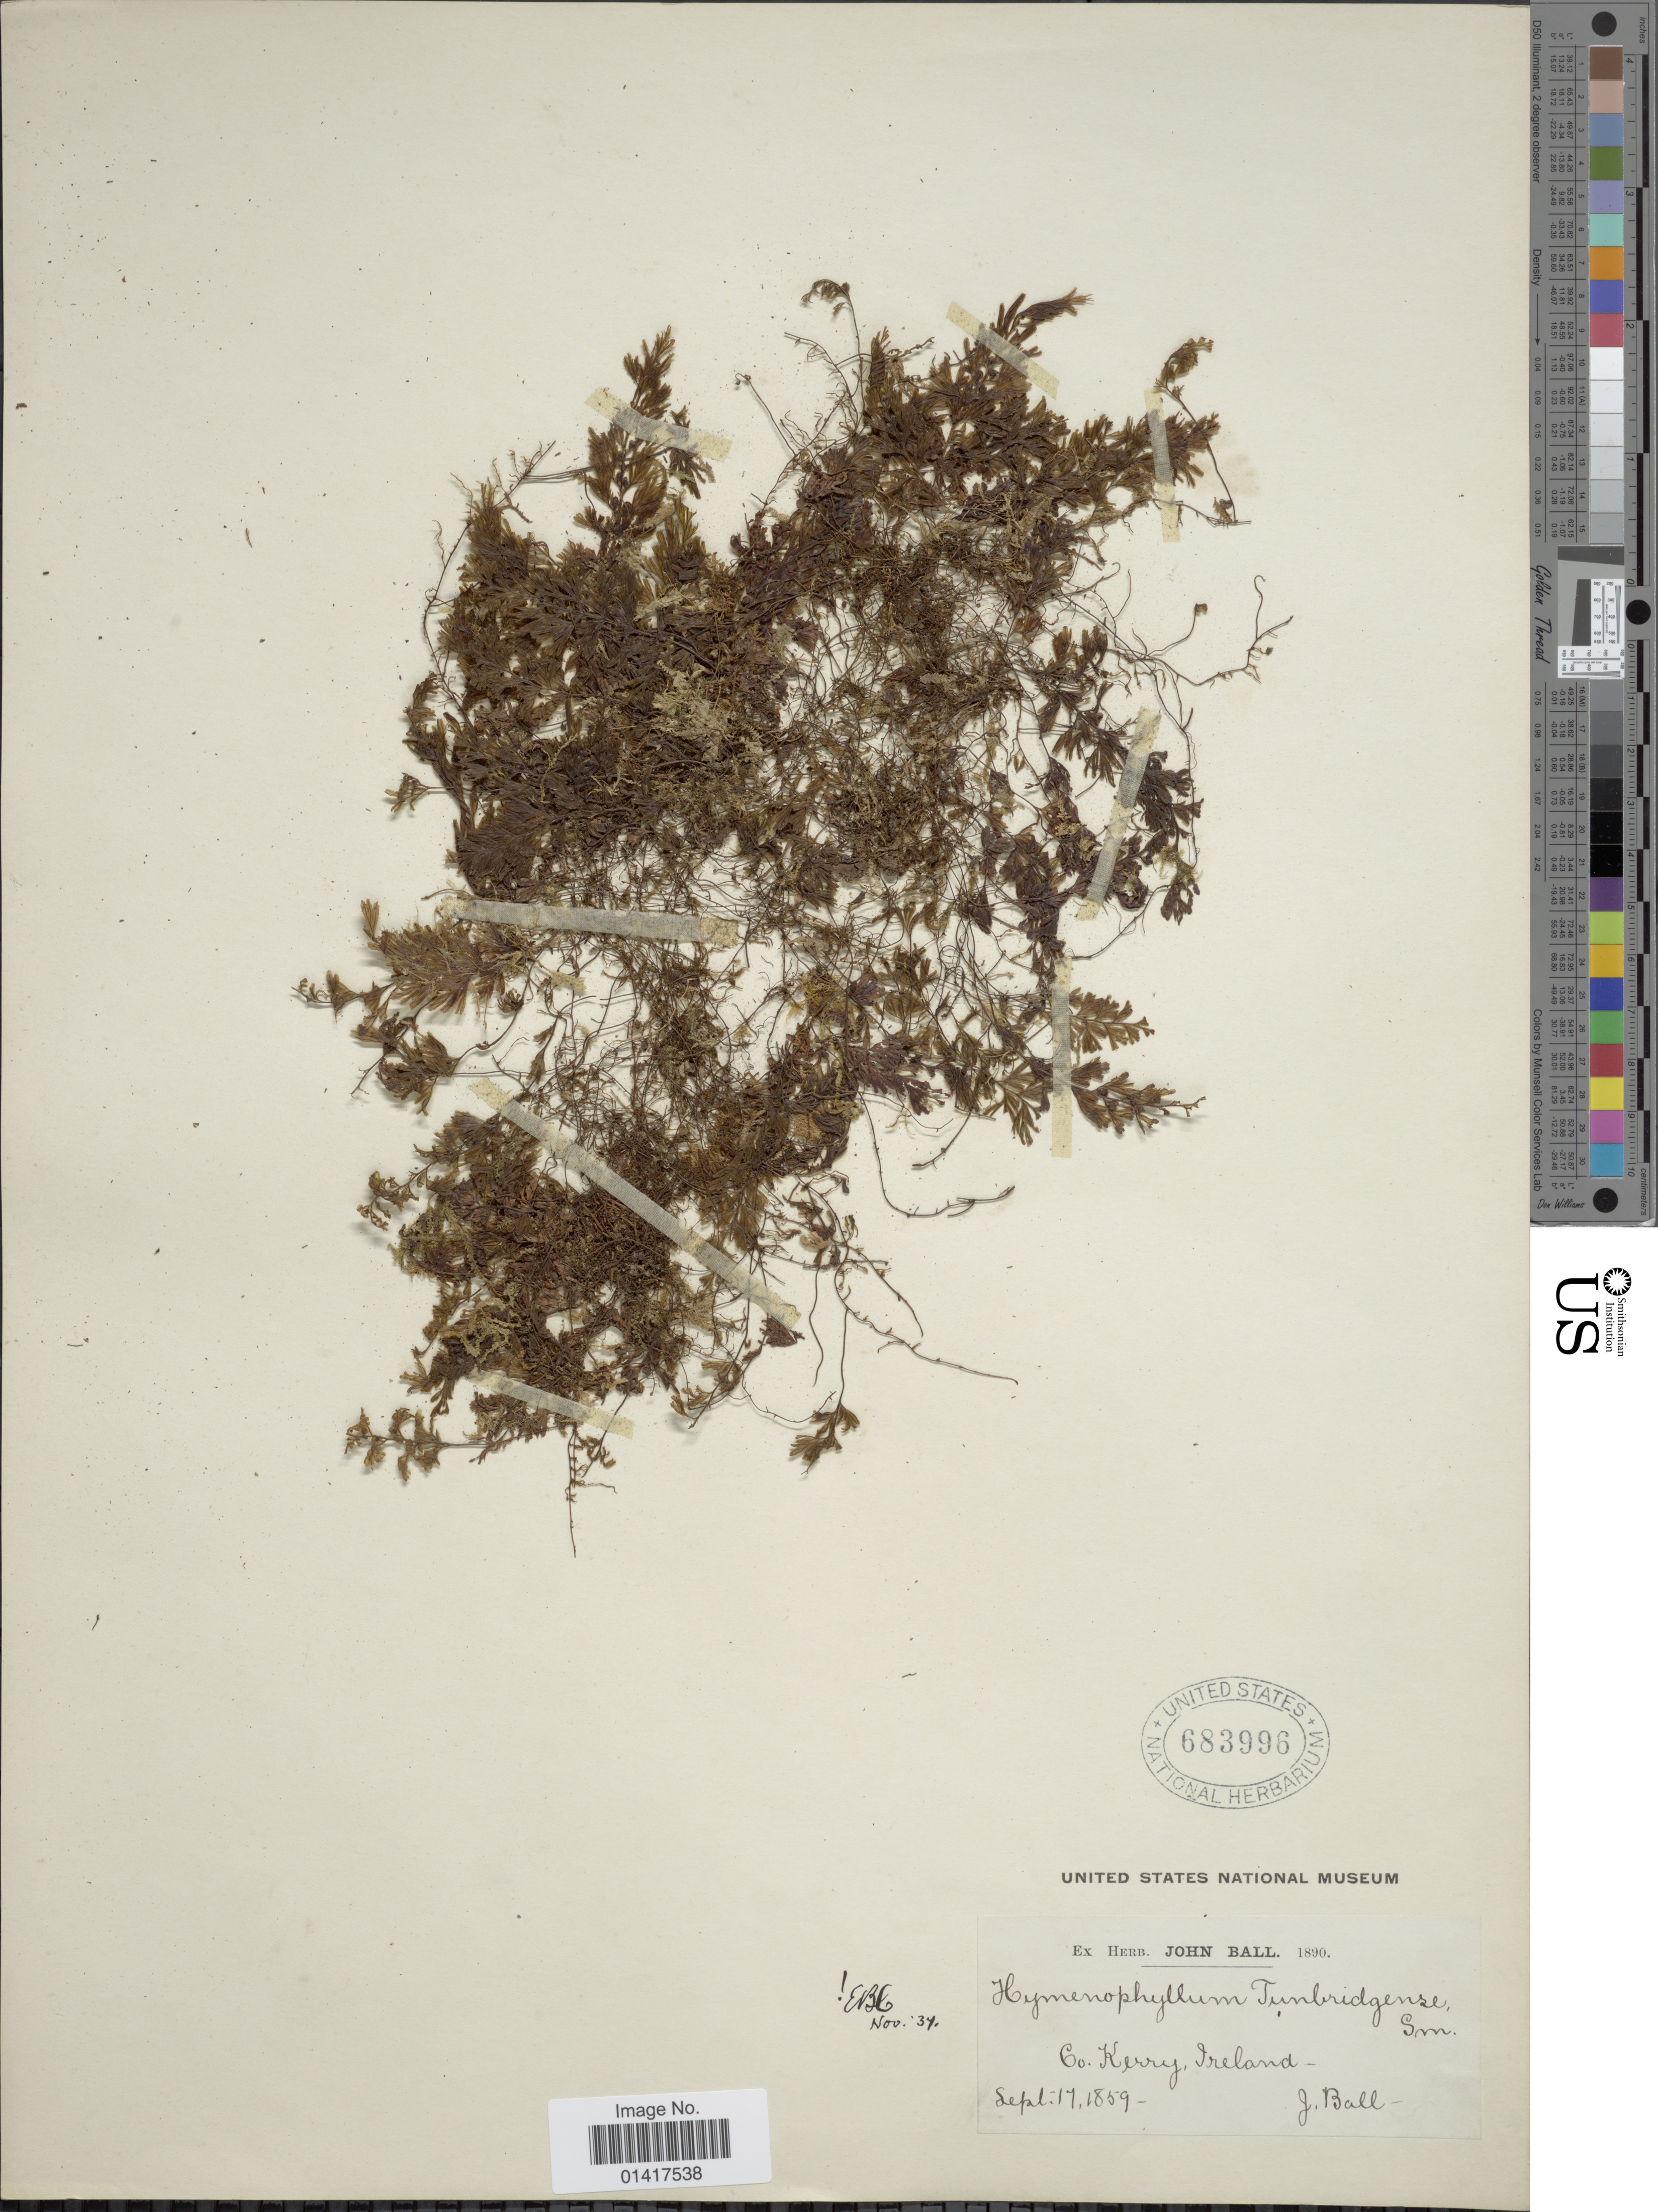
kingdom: Plantae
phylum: Tracheophyta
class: Polypodiopsida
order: Hymenophyllales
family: Hymenophyllaceae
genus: Hymenophyllum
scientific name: Hymenophyllum tunbrigense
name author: (L.) Small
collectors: J. Ball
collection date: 1859-09-17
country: Ireland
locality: Co. Kerry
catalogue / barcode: US 683996